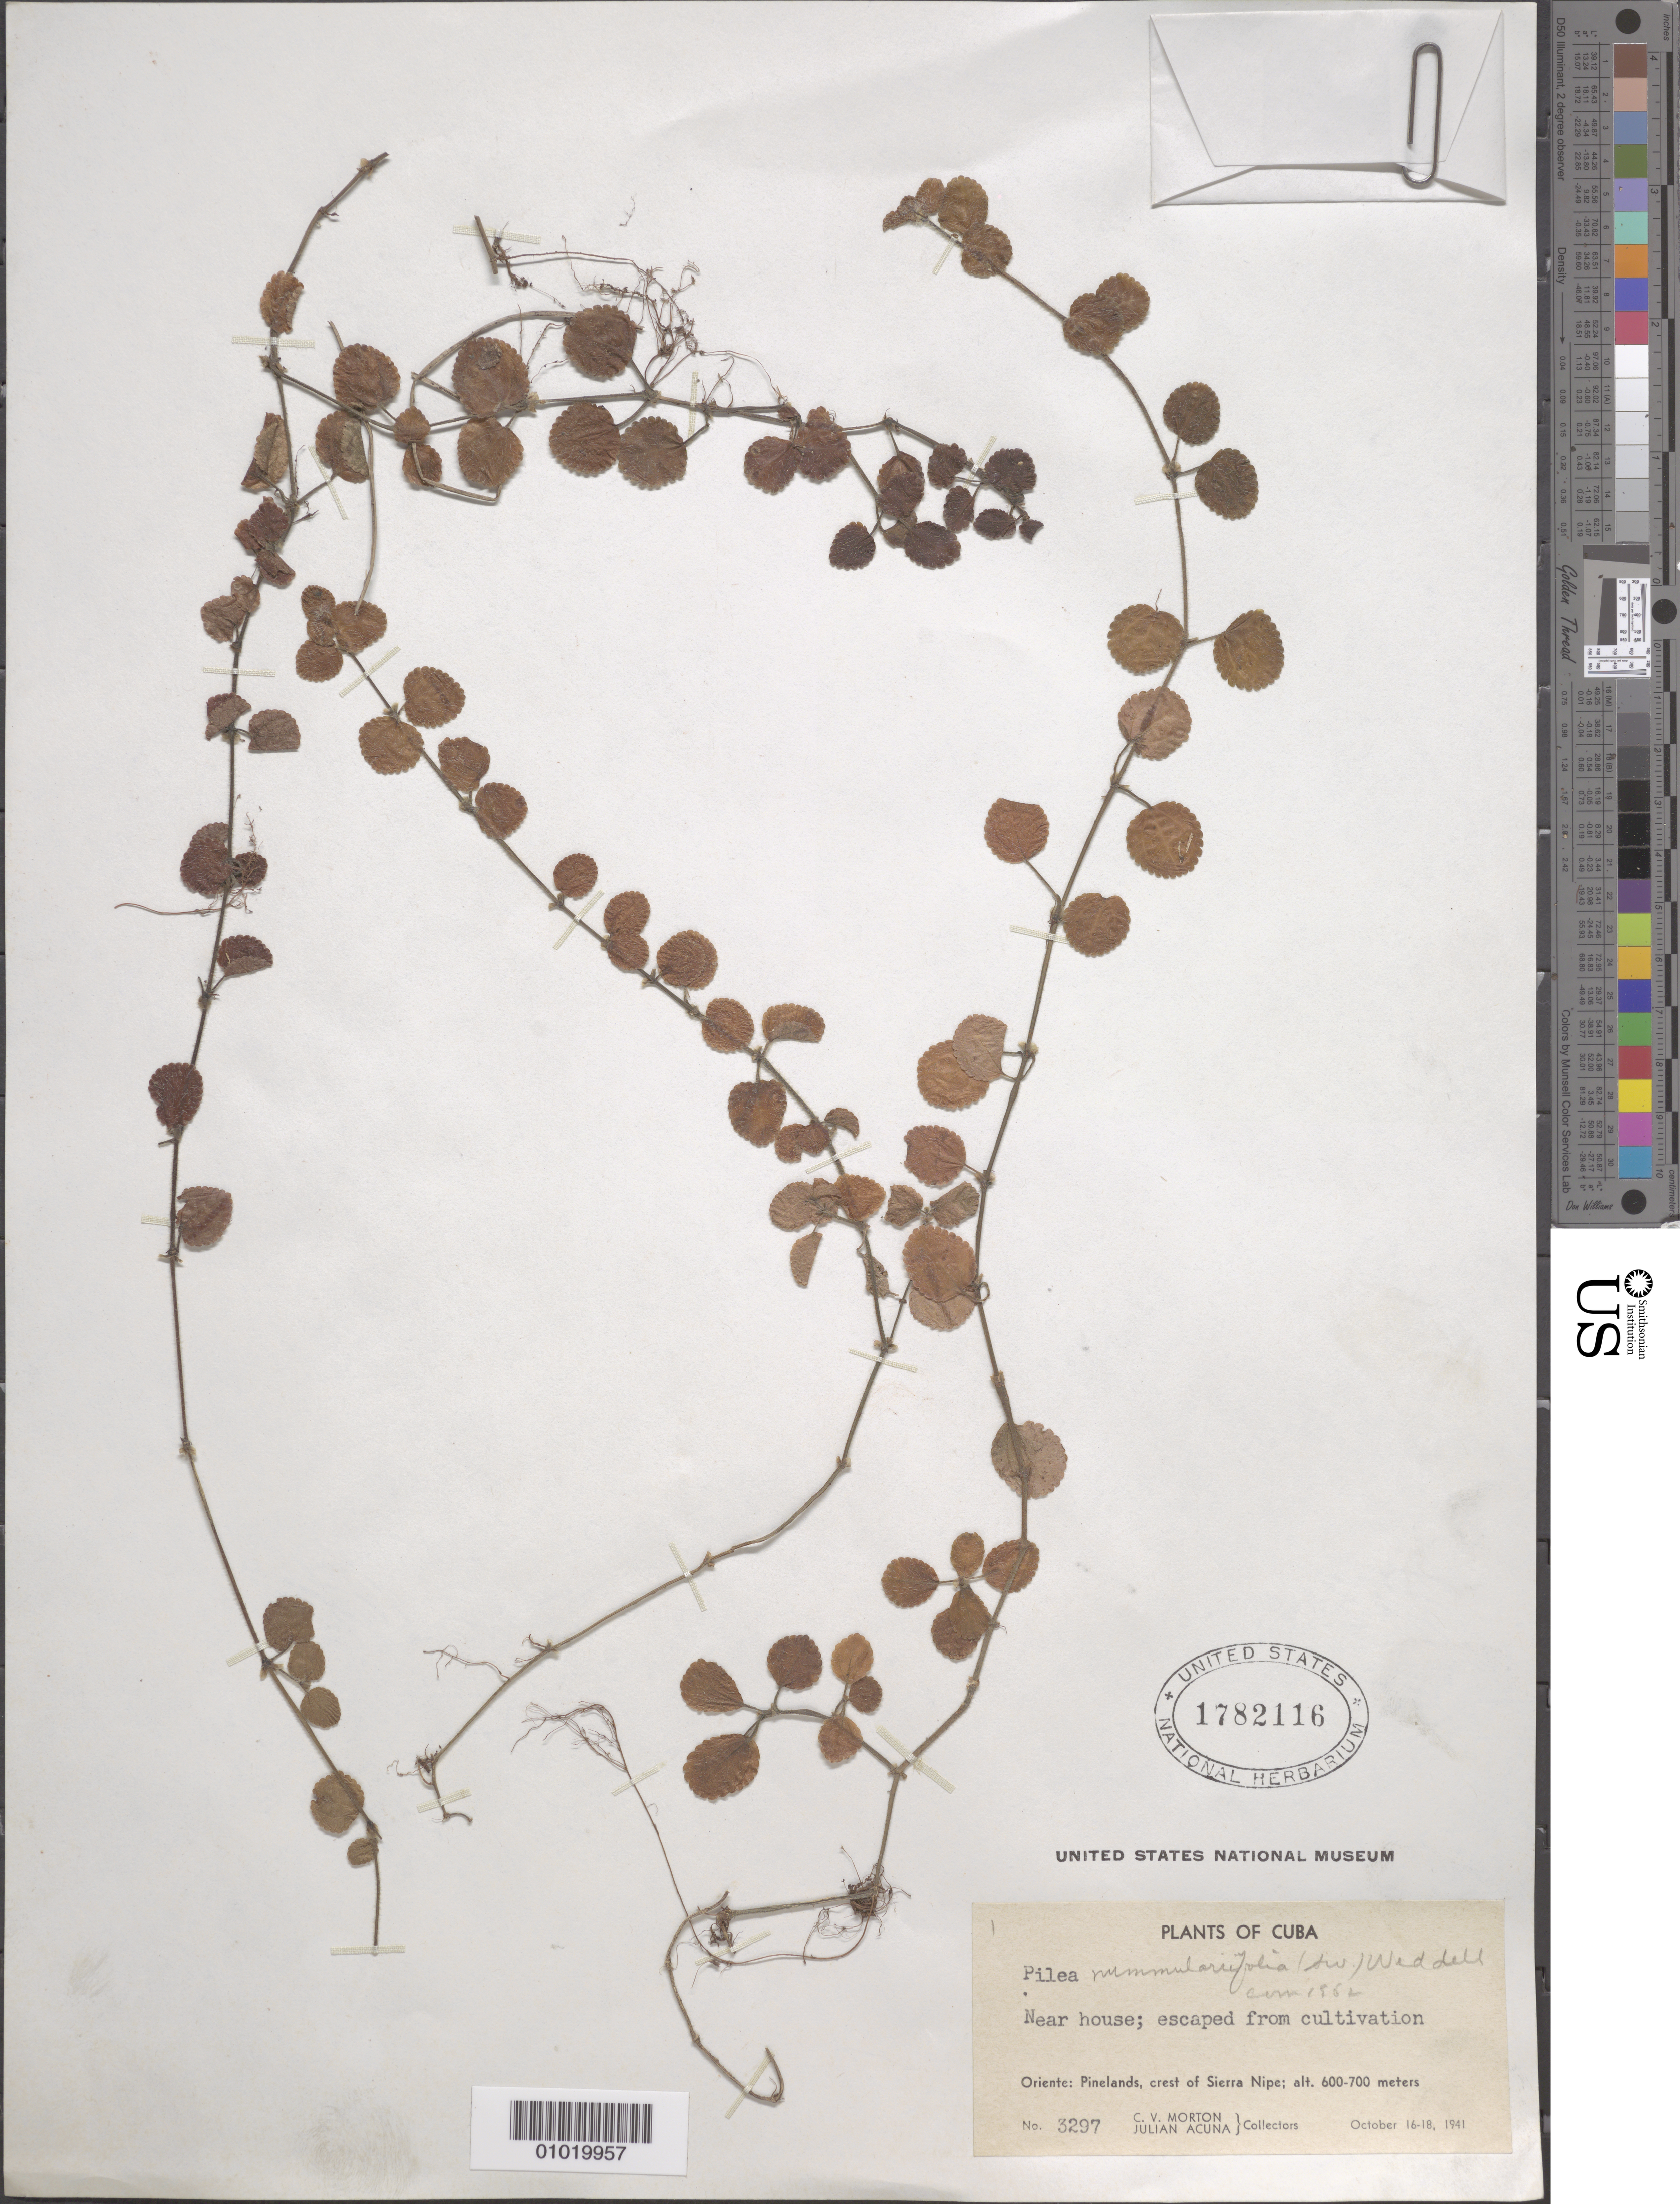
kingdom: Plantae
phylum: Tracheophyta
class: Magnoliopsida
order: Rosales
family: Urticaceae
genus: Pilea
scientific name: Pilea nummularifolia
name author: (Sw.) Wedd.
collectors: C. V. Morton & J. Acuña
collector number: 3297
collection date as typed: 16 Oct 1941 to 18 Oct 1941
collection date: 1941-10-16/1941-10-18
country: Cuba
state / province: Holguín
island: Cuba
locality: Oriente: Pinelands, crest of Sierra Nipe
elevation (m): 600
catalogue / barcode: US 1782116